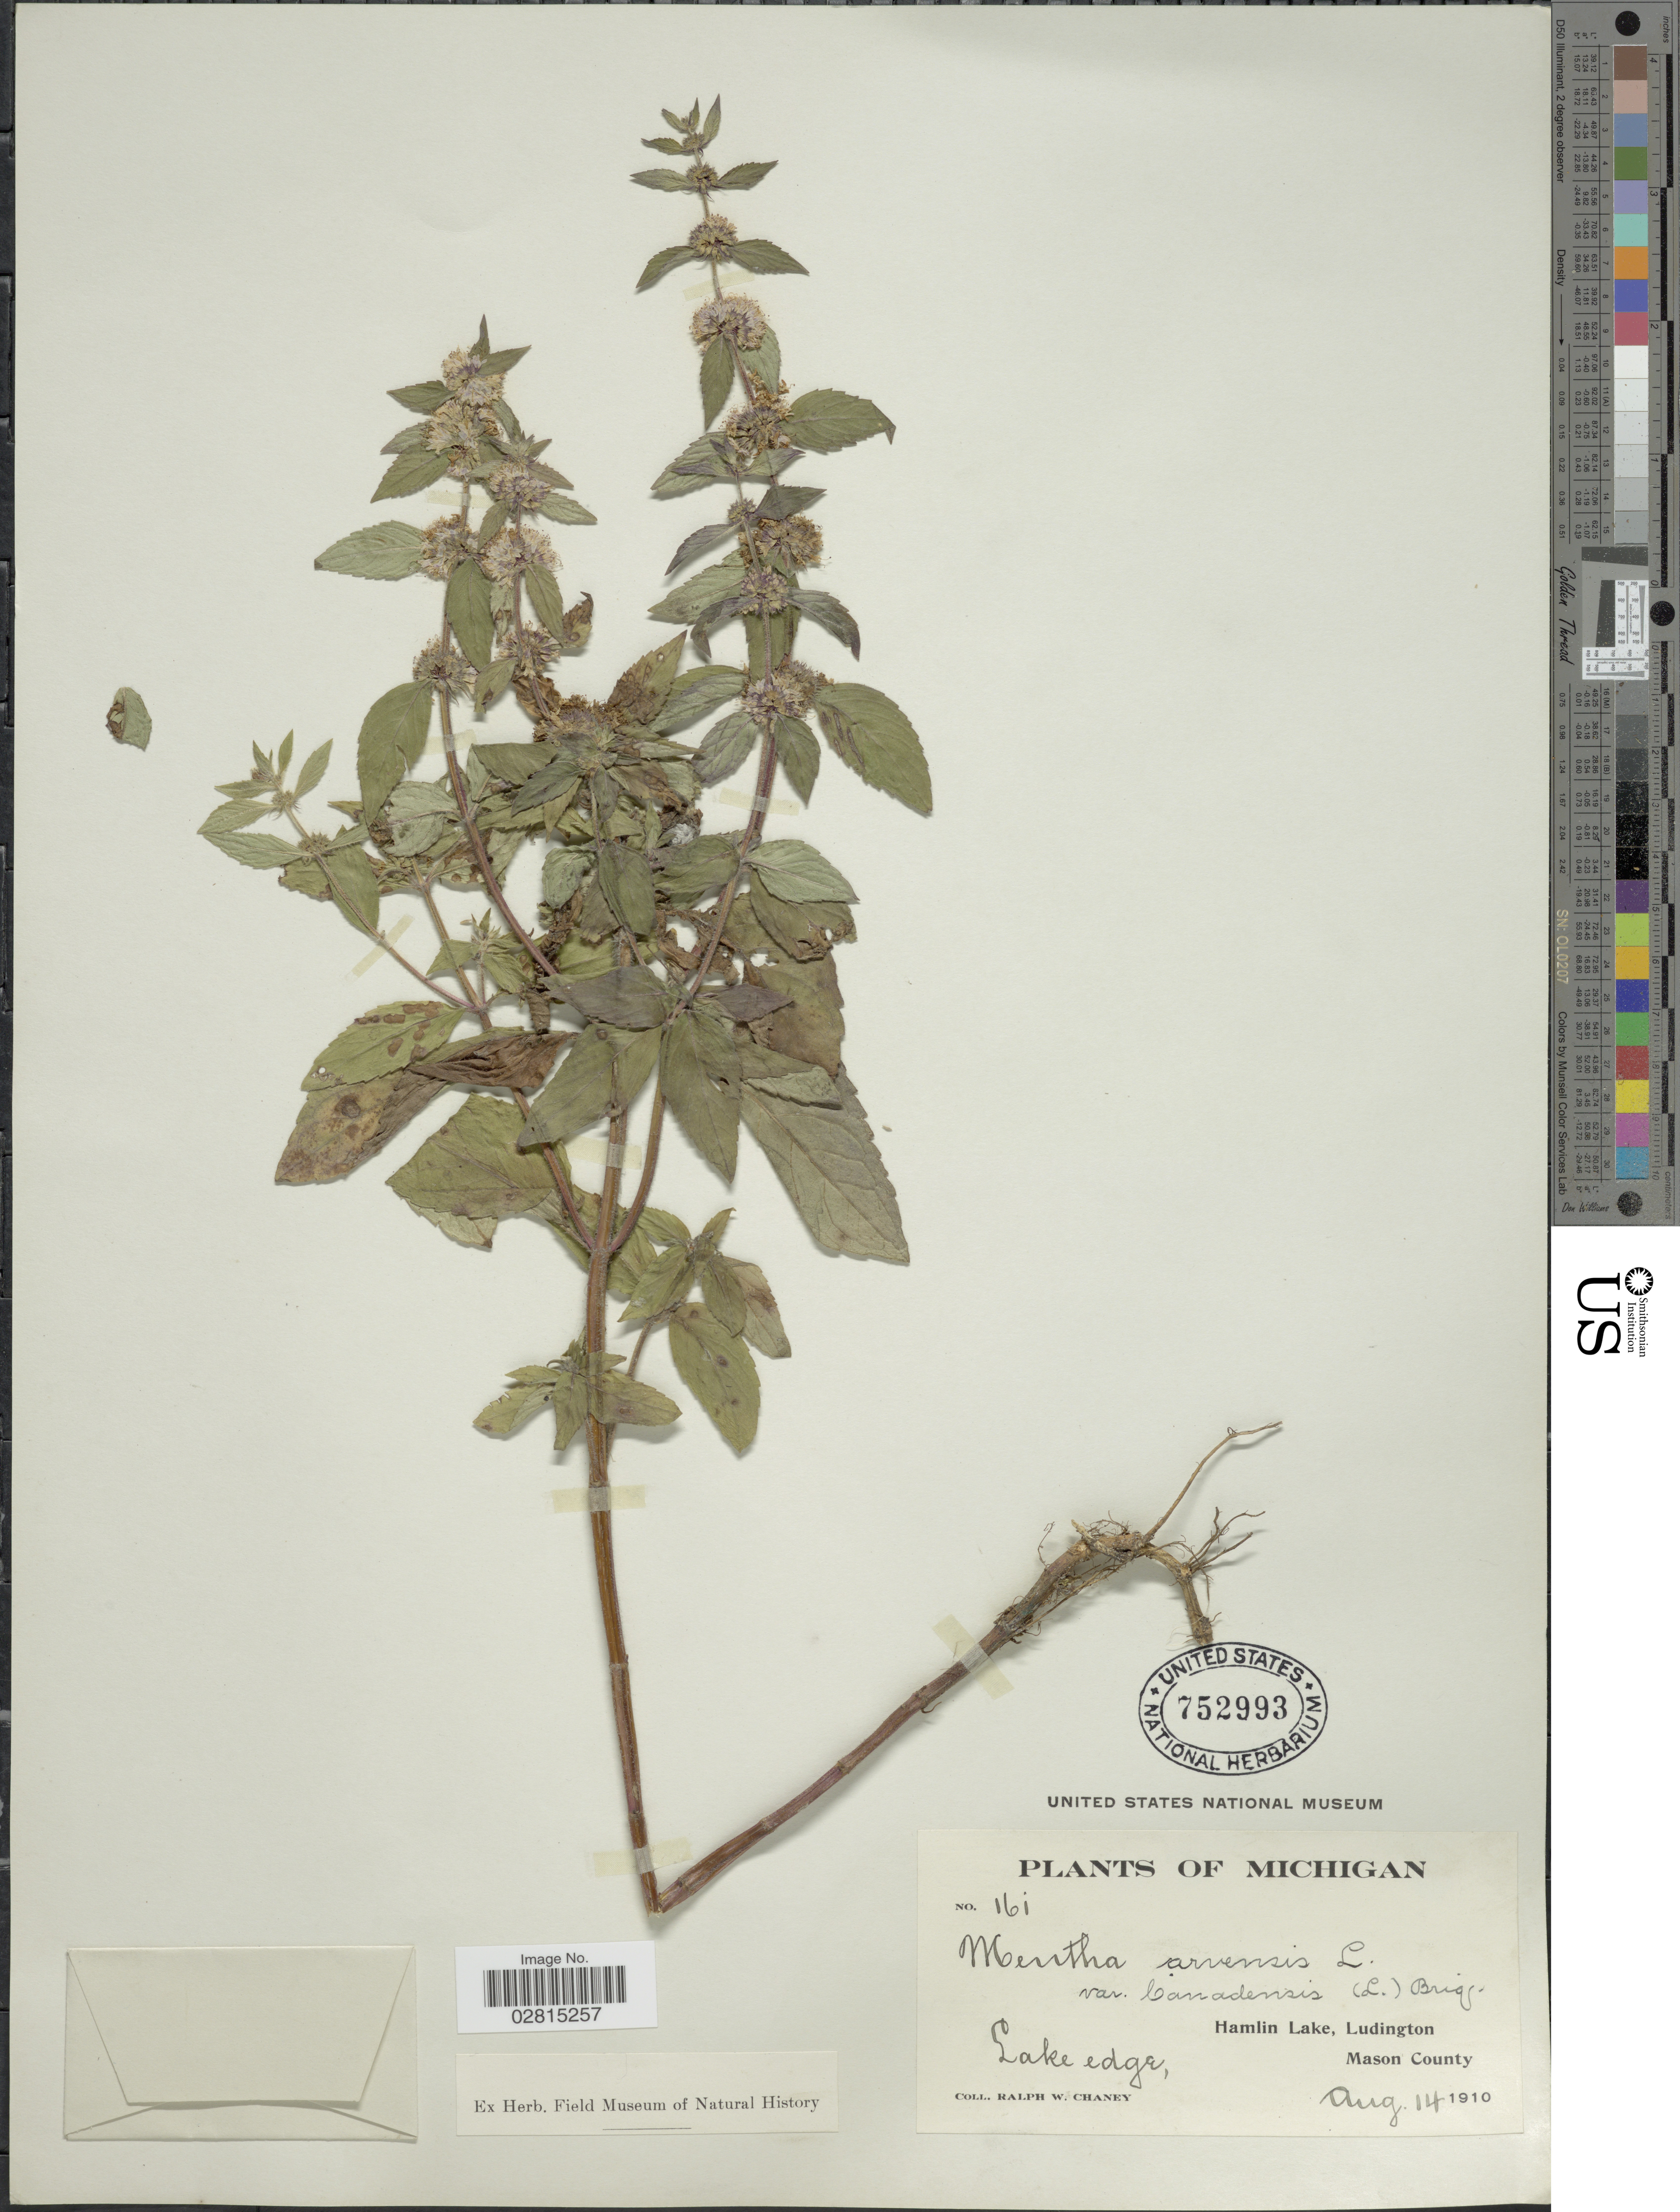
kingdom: Plantae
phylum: Tracheophyta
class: Magnoliopsida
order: Lamiales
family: Lamiaceae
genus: Mentha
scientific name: Mentha canadensis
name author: L.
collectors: R. Chaney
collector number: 161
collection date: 1910-08-14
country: United States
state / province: Michigan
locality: Hamlin Lake, Ludington Mason County. Lake edge.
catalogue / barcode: US 752993